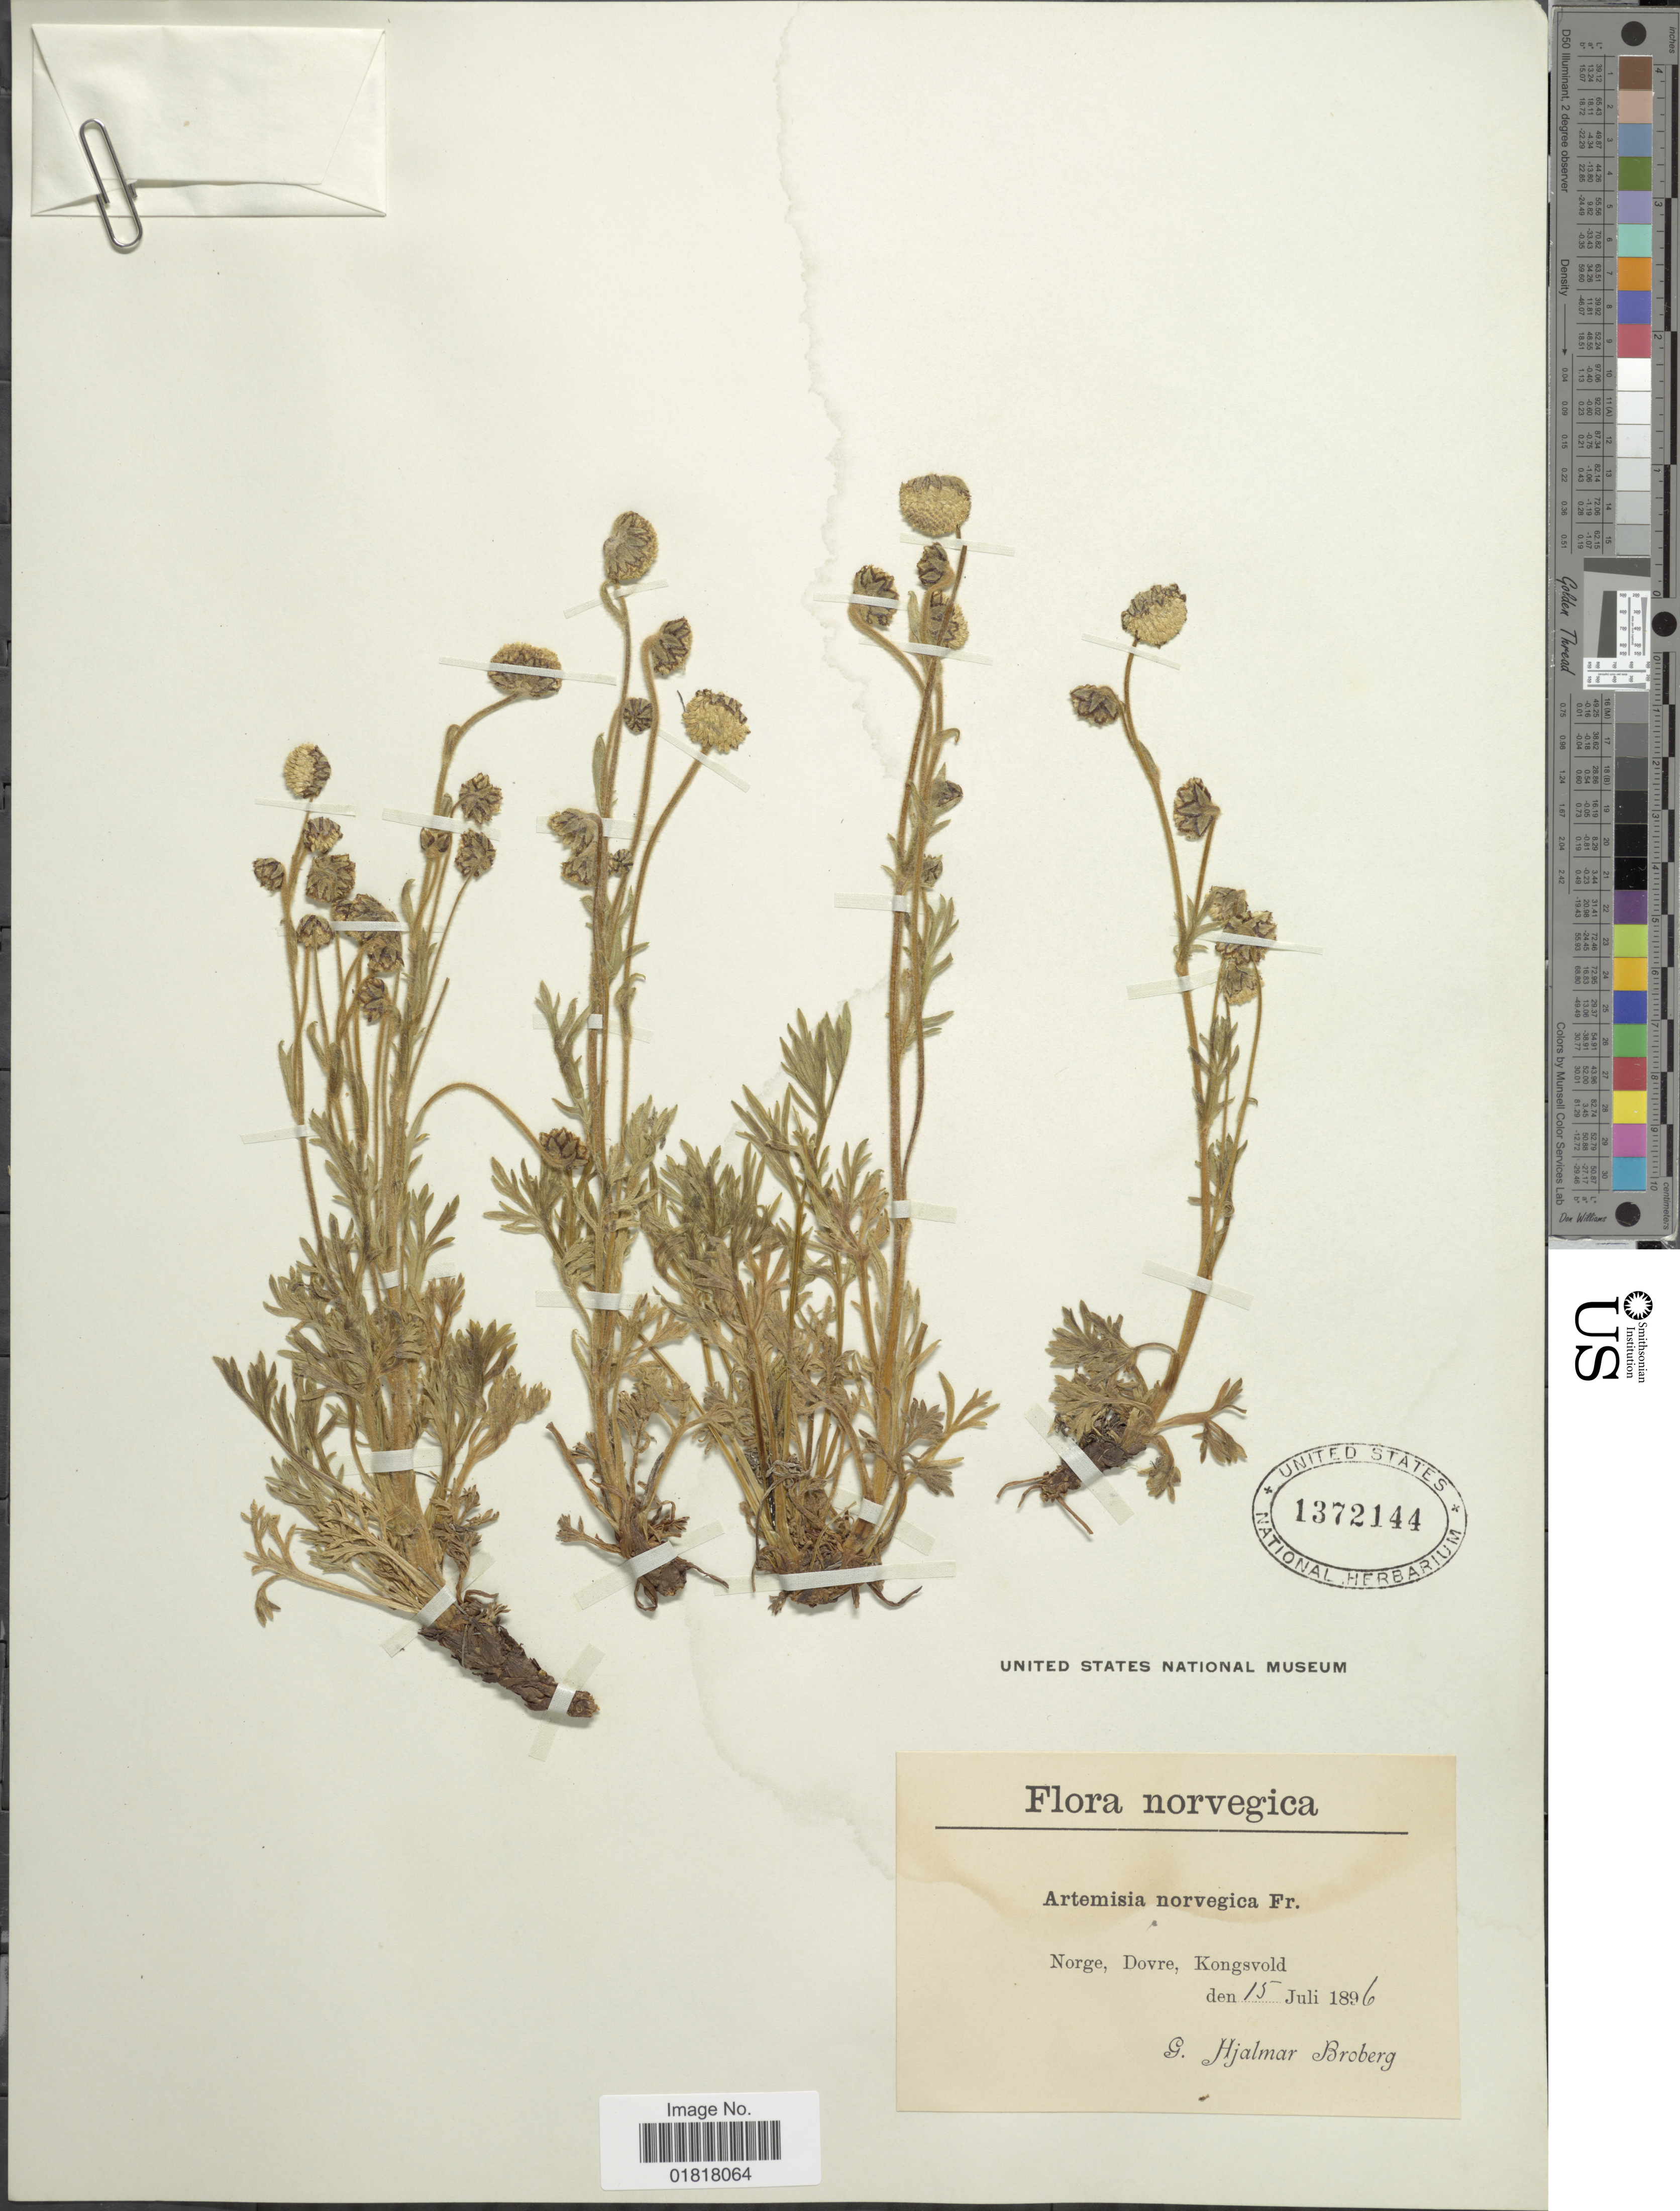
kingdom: Plantae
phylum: Tracheophyta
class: Magnoliopsida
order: Asterales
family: Asteraceae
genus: Artemisia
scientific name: Artemisia norvegica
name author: Fr.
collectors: G. Broberg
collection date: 1896-07-15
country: Norway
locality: Norge, Dovre, Kongsvold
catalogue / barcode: US 1372144